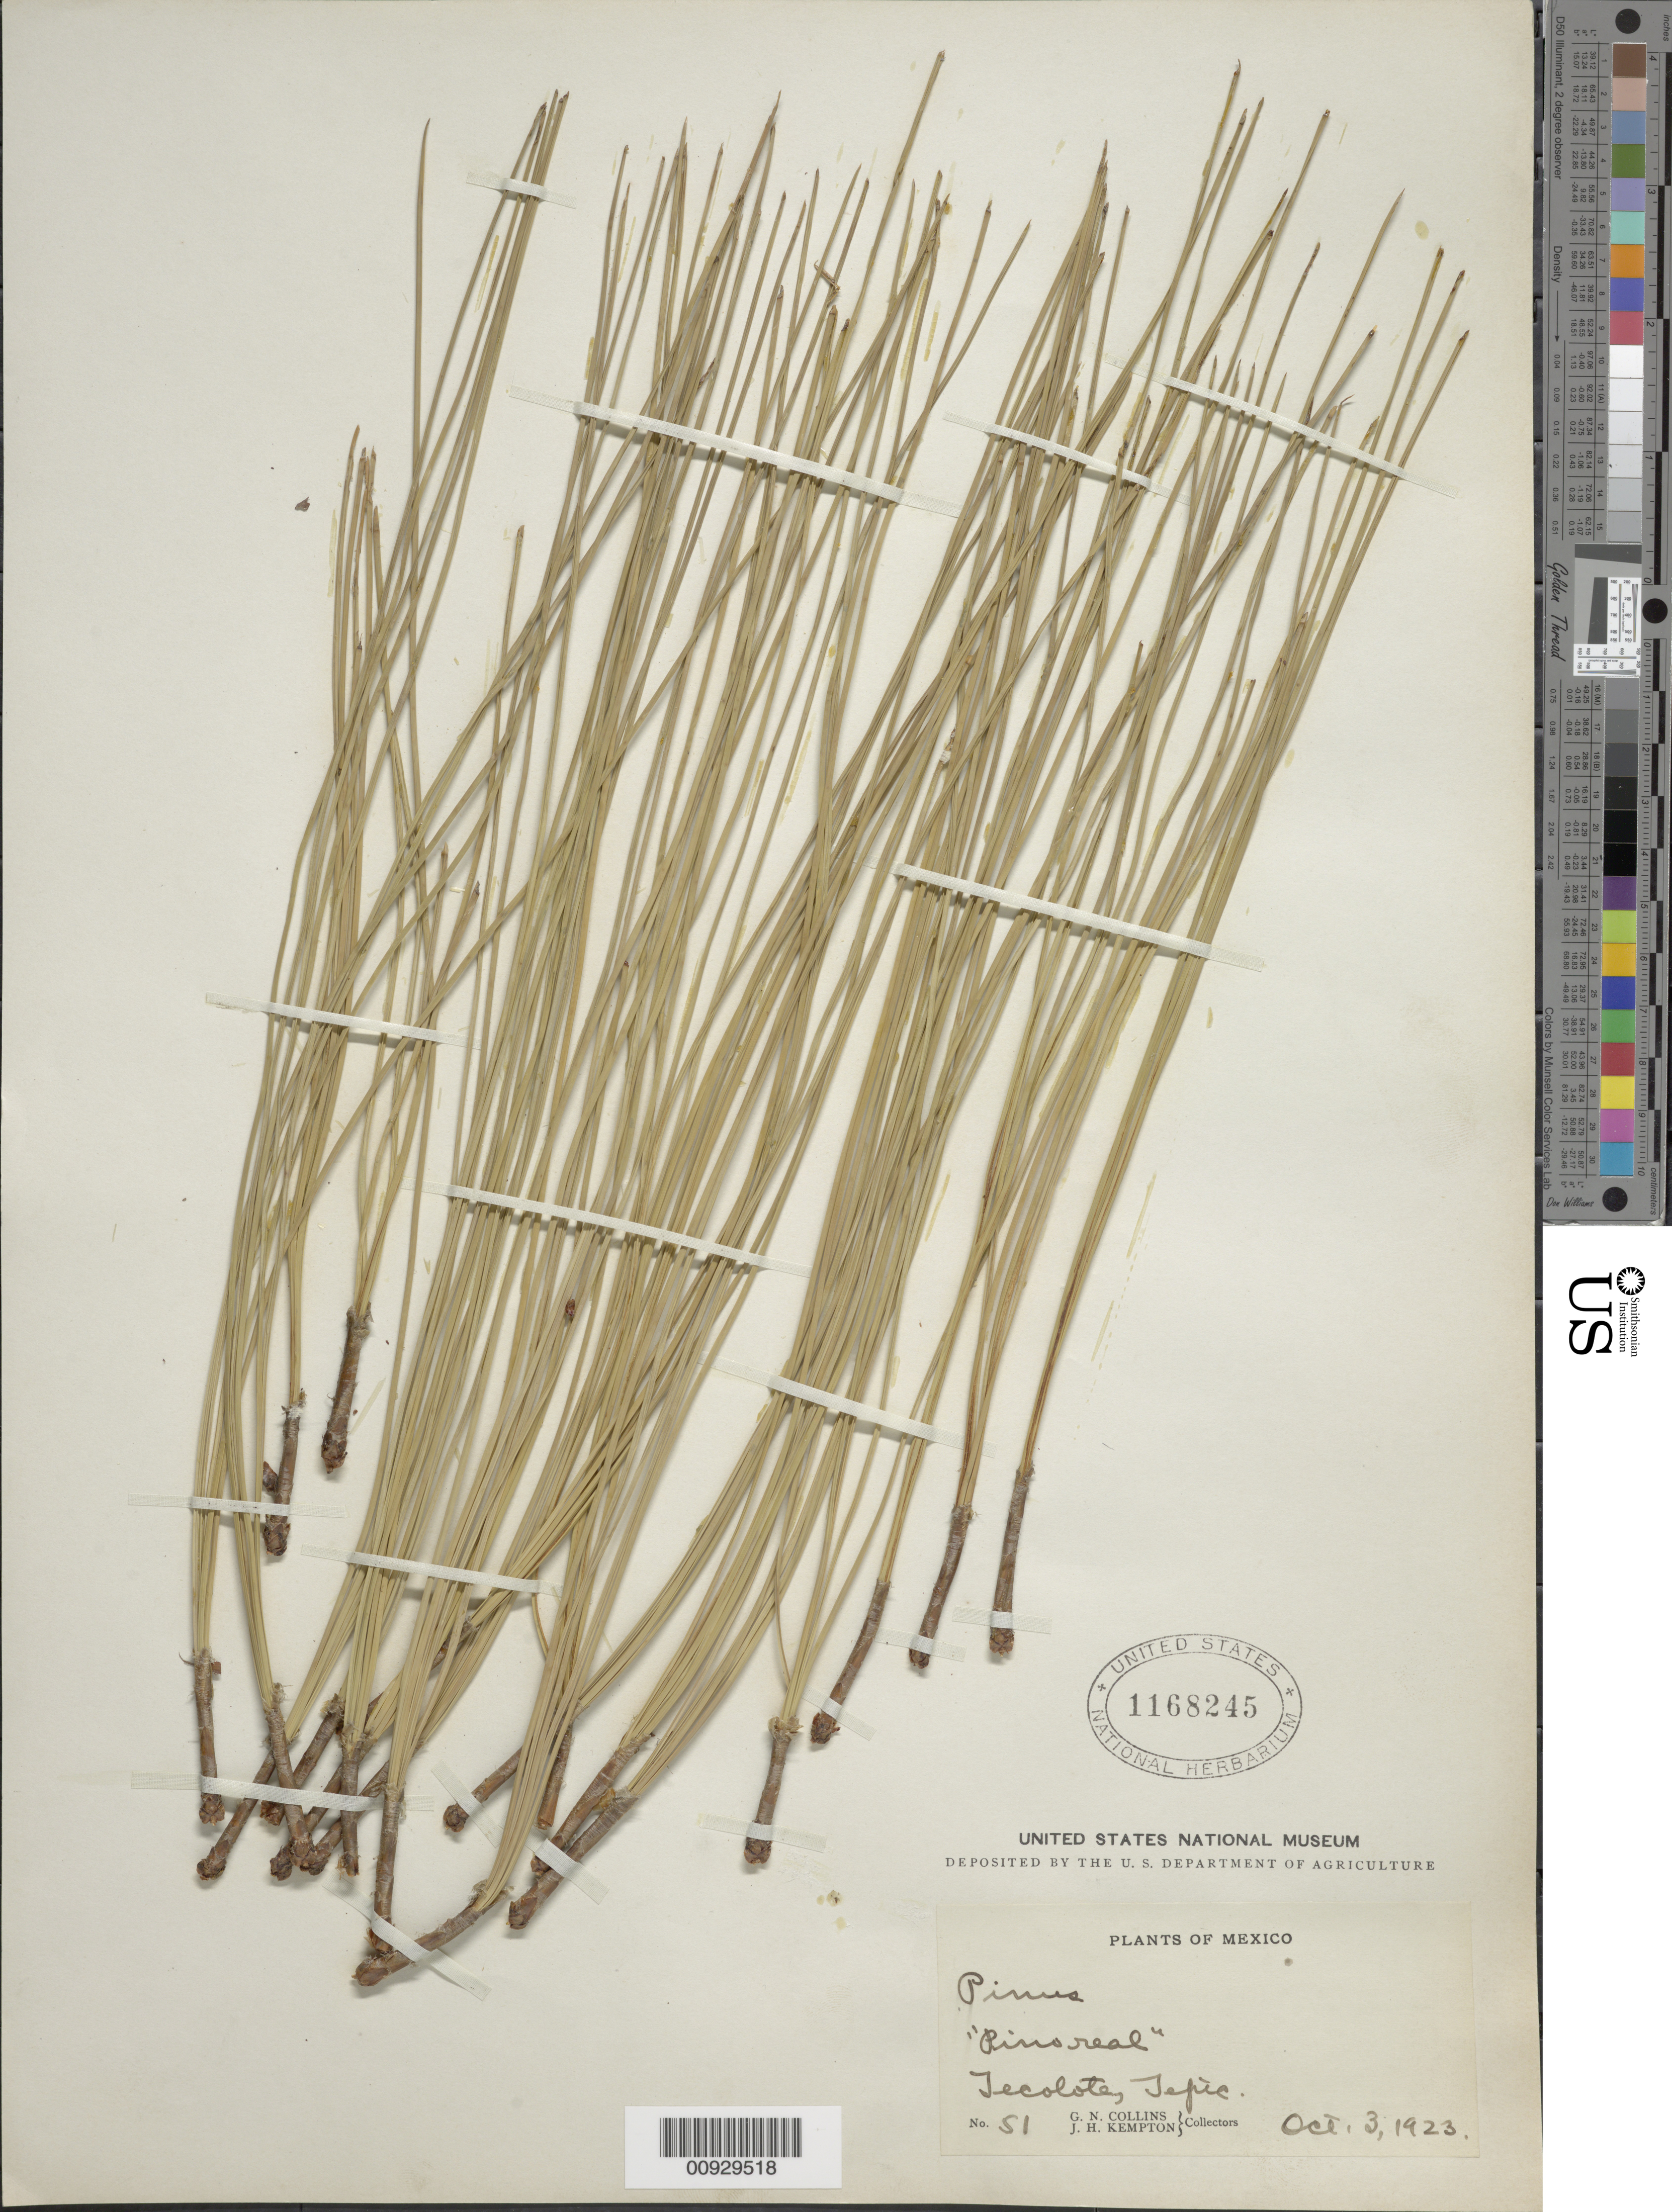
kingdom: Plantae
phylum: Tracheophyta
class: Pinopsida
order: Pinales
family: Pinaceae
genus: Pinus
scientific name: Pinus sp.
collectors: G. N. Collins & J. H. Kempton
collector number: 51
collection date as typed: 03 Oct 1923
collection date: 1923-10-03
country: Mexico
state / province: Nayarit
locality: Tecolote, Tepic.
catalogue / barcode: US 1168245